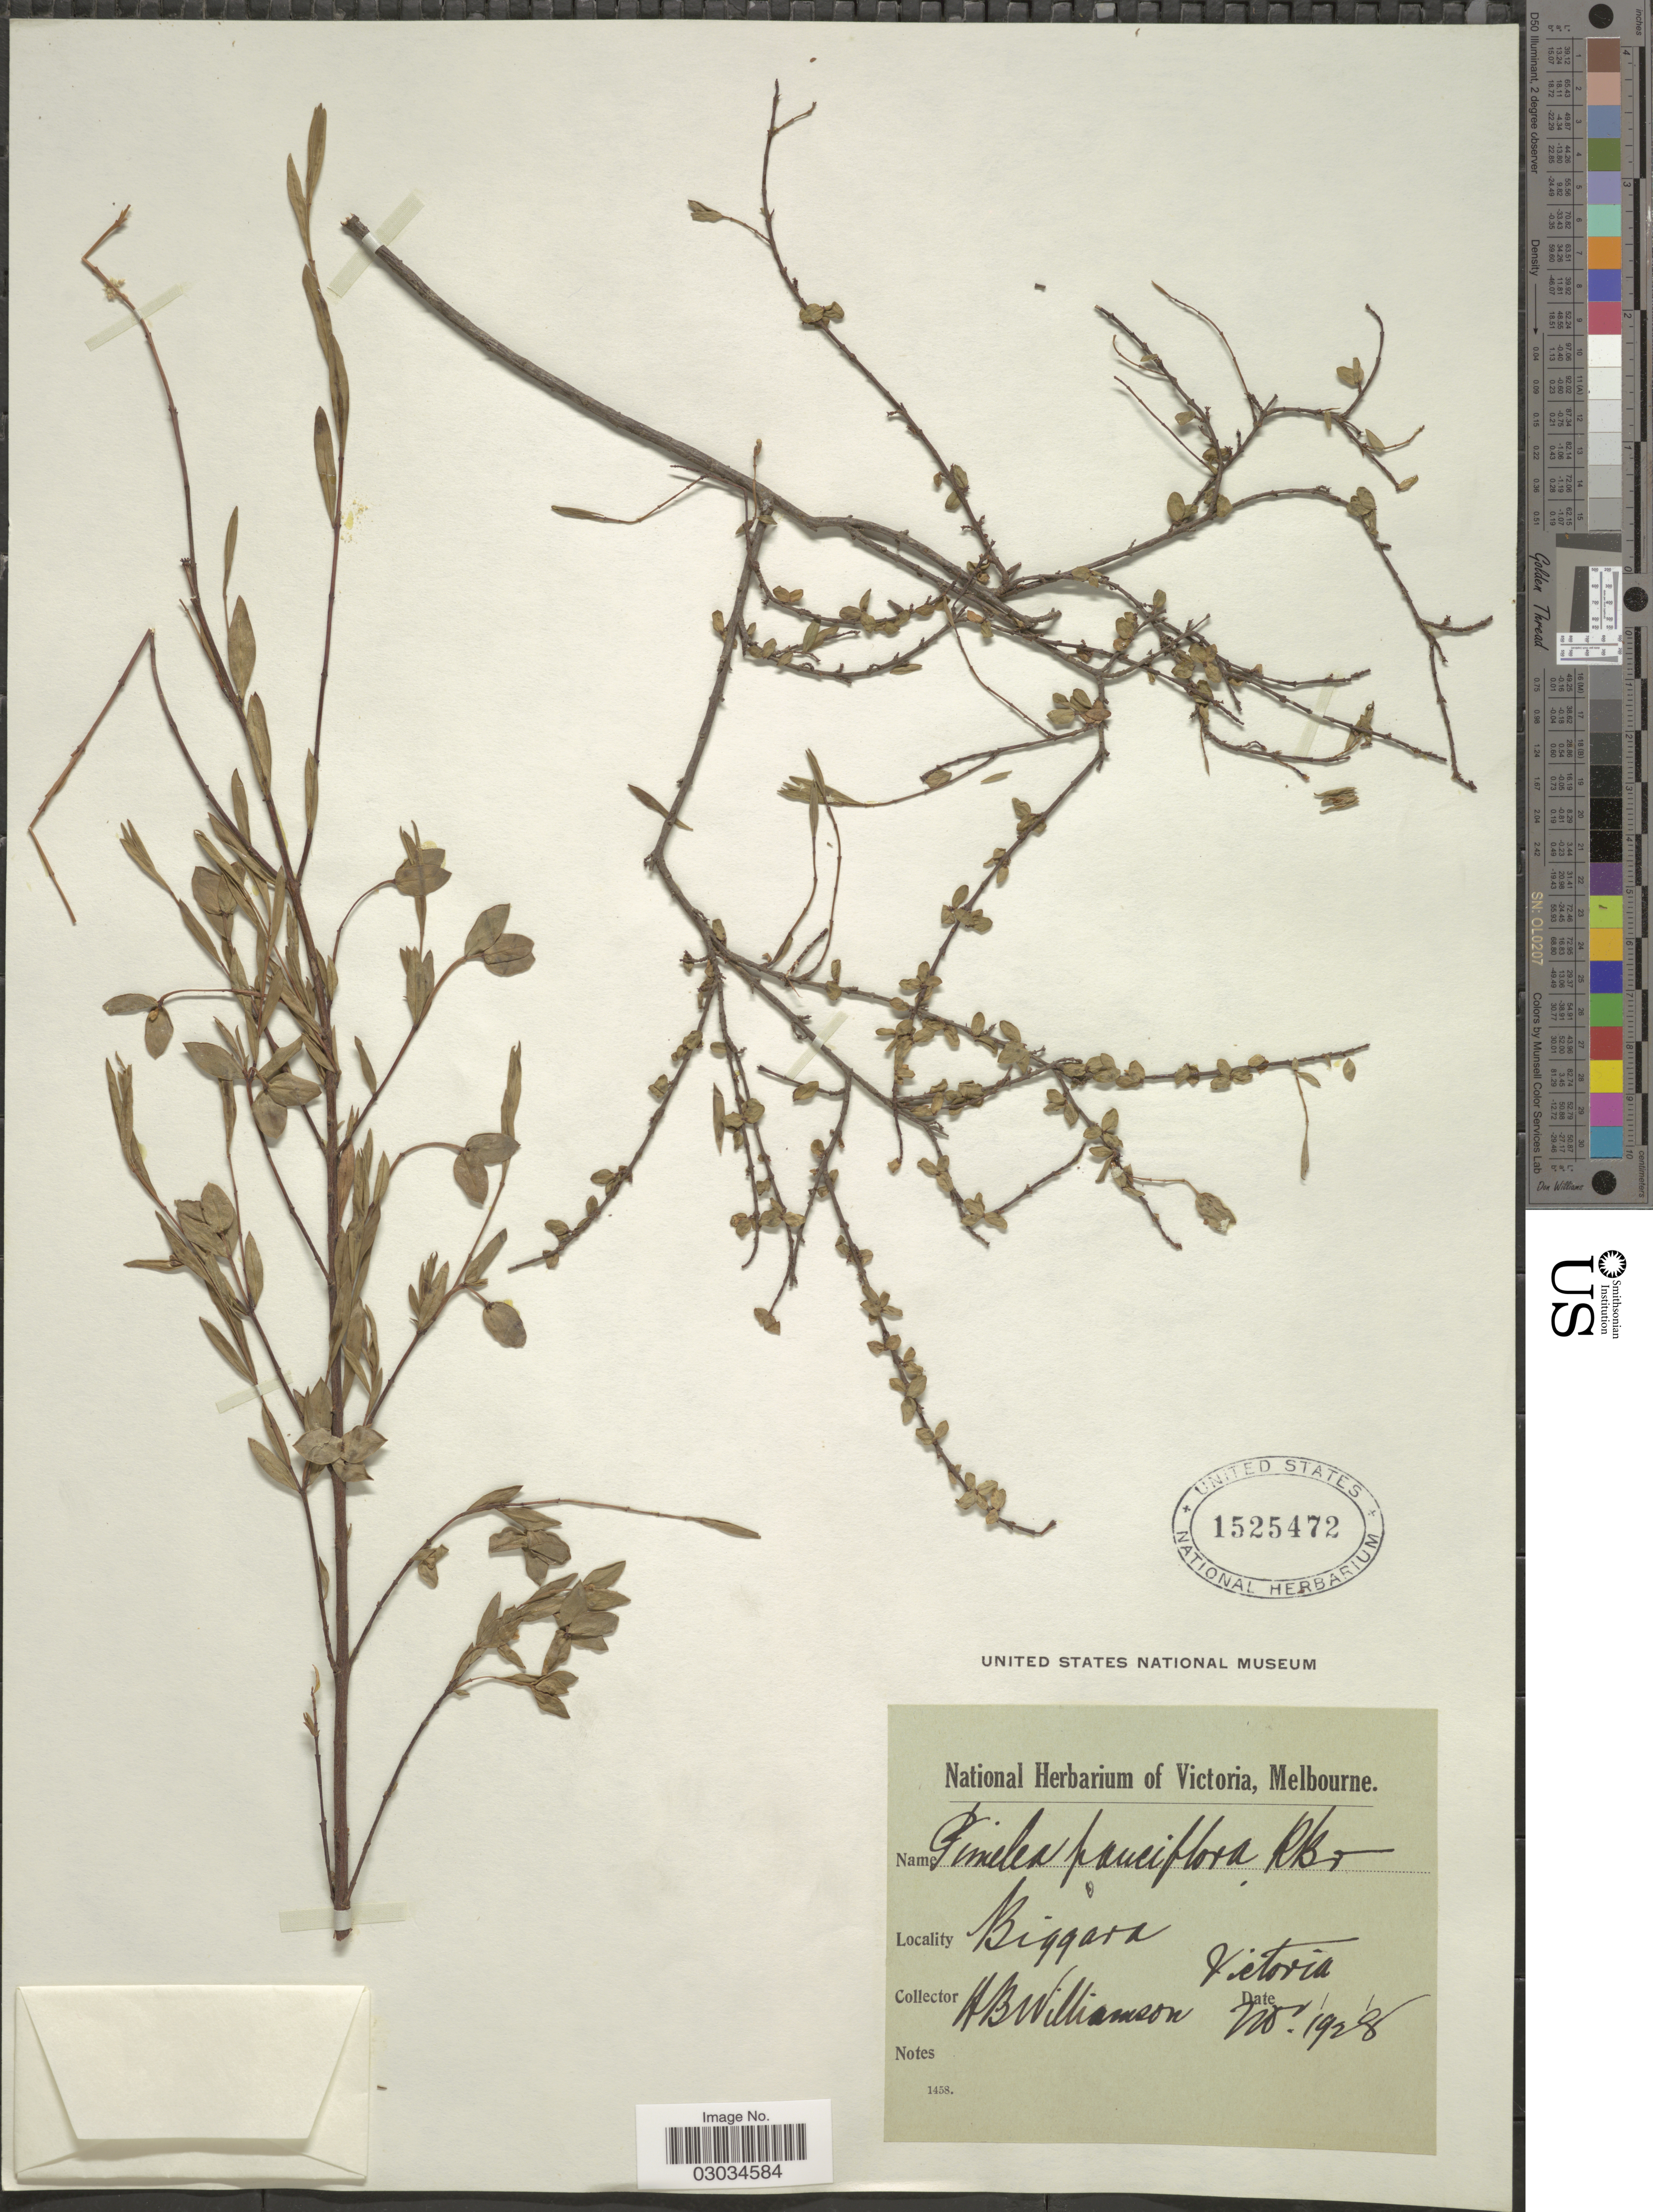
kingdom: Plantae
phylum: Tracheophyta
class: Magnoliopsida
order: Malvales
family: Thymelaeaceae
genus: Pimelea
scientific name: Pimelea pauciflora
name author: R. Br.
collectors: H. Williamson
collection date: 1928-11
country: Australia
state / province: Victoria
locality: Biggara. Victoria.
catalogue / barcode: US 1525472